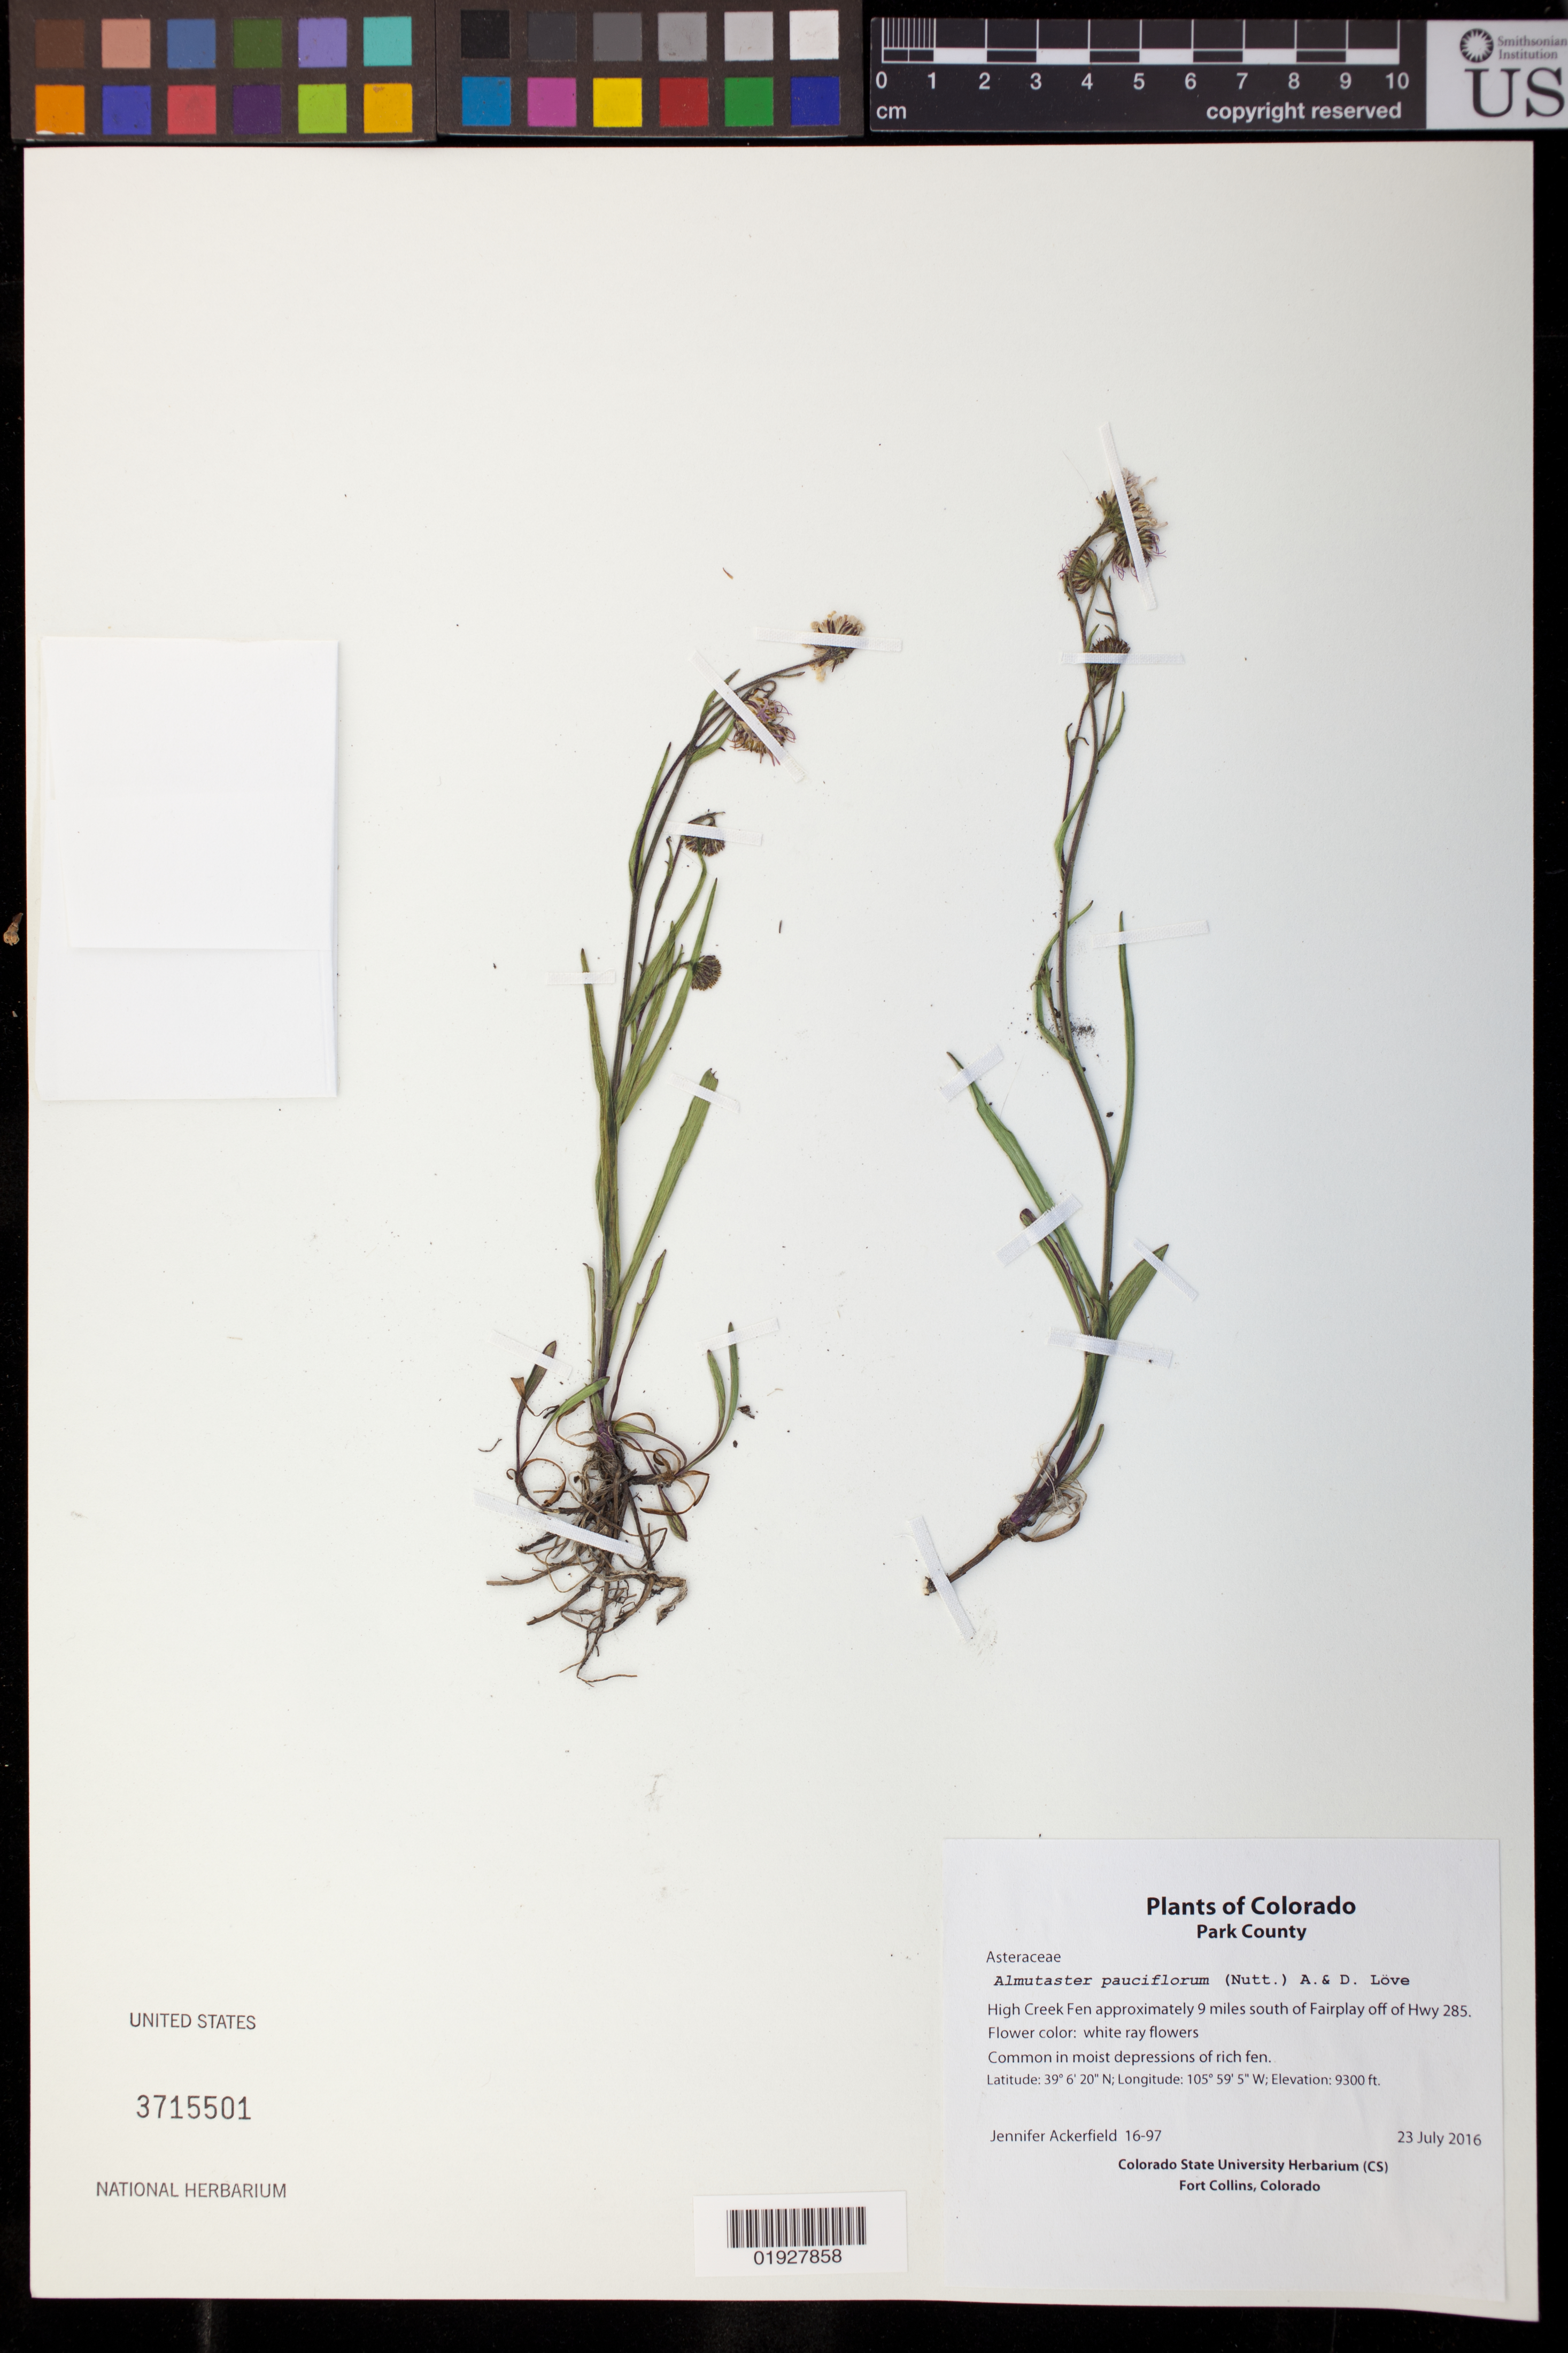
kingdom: Plantae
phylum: Tracheophyta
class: Magnoliopsida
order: Asterales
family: Asteraceae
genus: Almutaster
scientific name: Almutaster pauciflorus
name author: (Nutt.) Á. Löve & D. Löve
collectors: J. Ackerfield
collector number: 16-97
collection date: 2016-07-23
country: United States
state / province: Colorado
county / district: Park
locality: High Creek Fen approx. 9 miles S of Fairplay off of Hwy 285.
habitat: Common in moist depressions of rich fen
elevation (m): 2835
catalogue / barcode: US 3715501